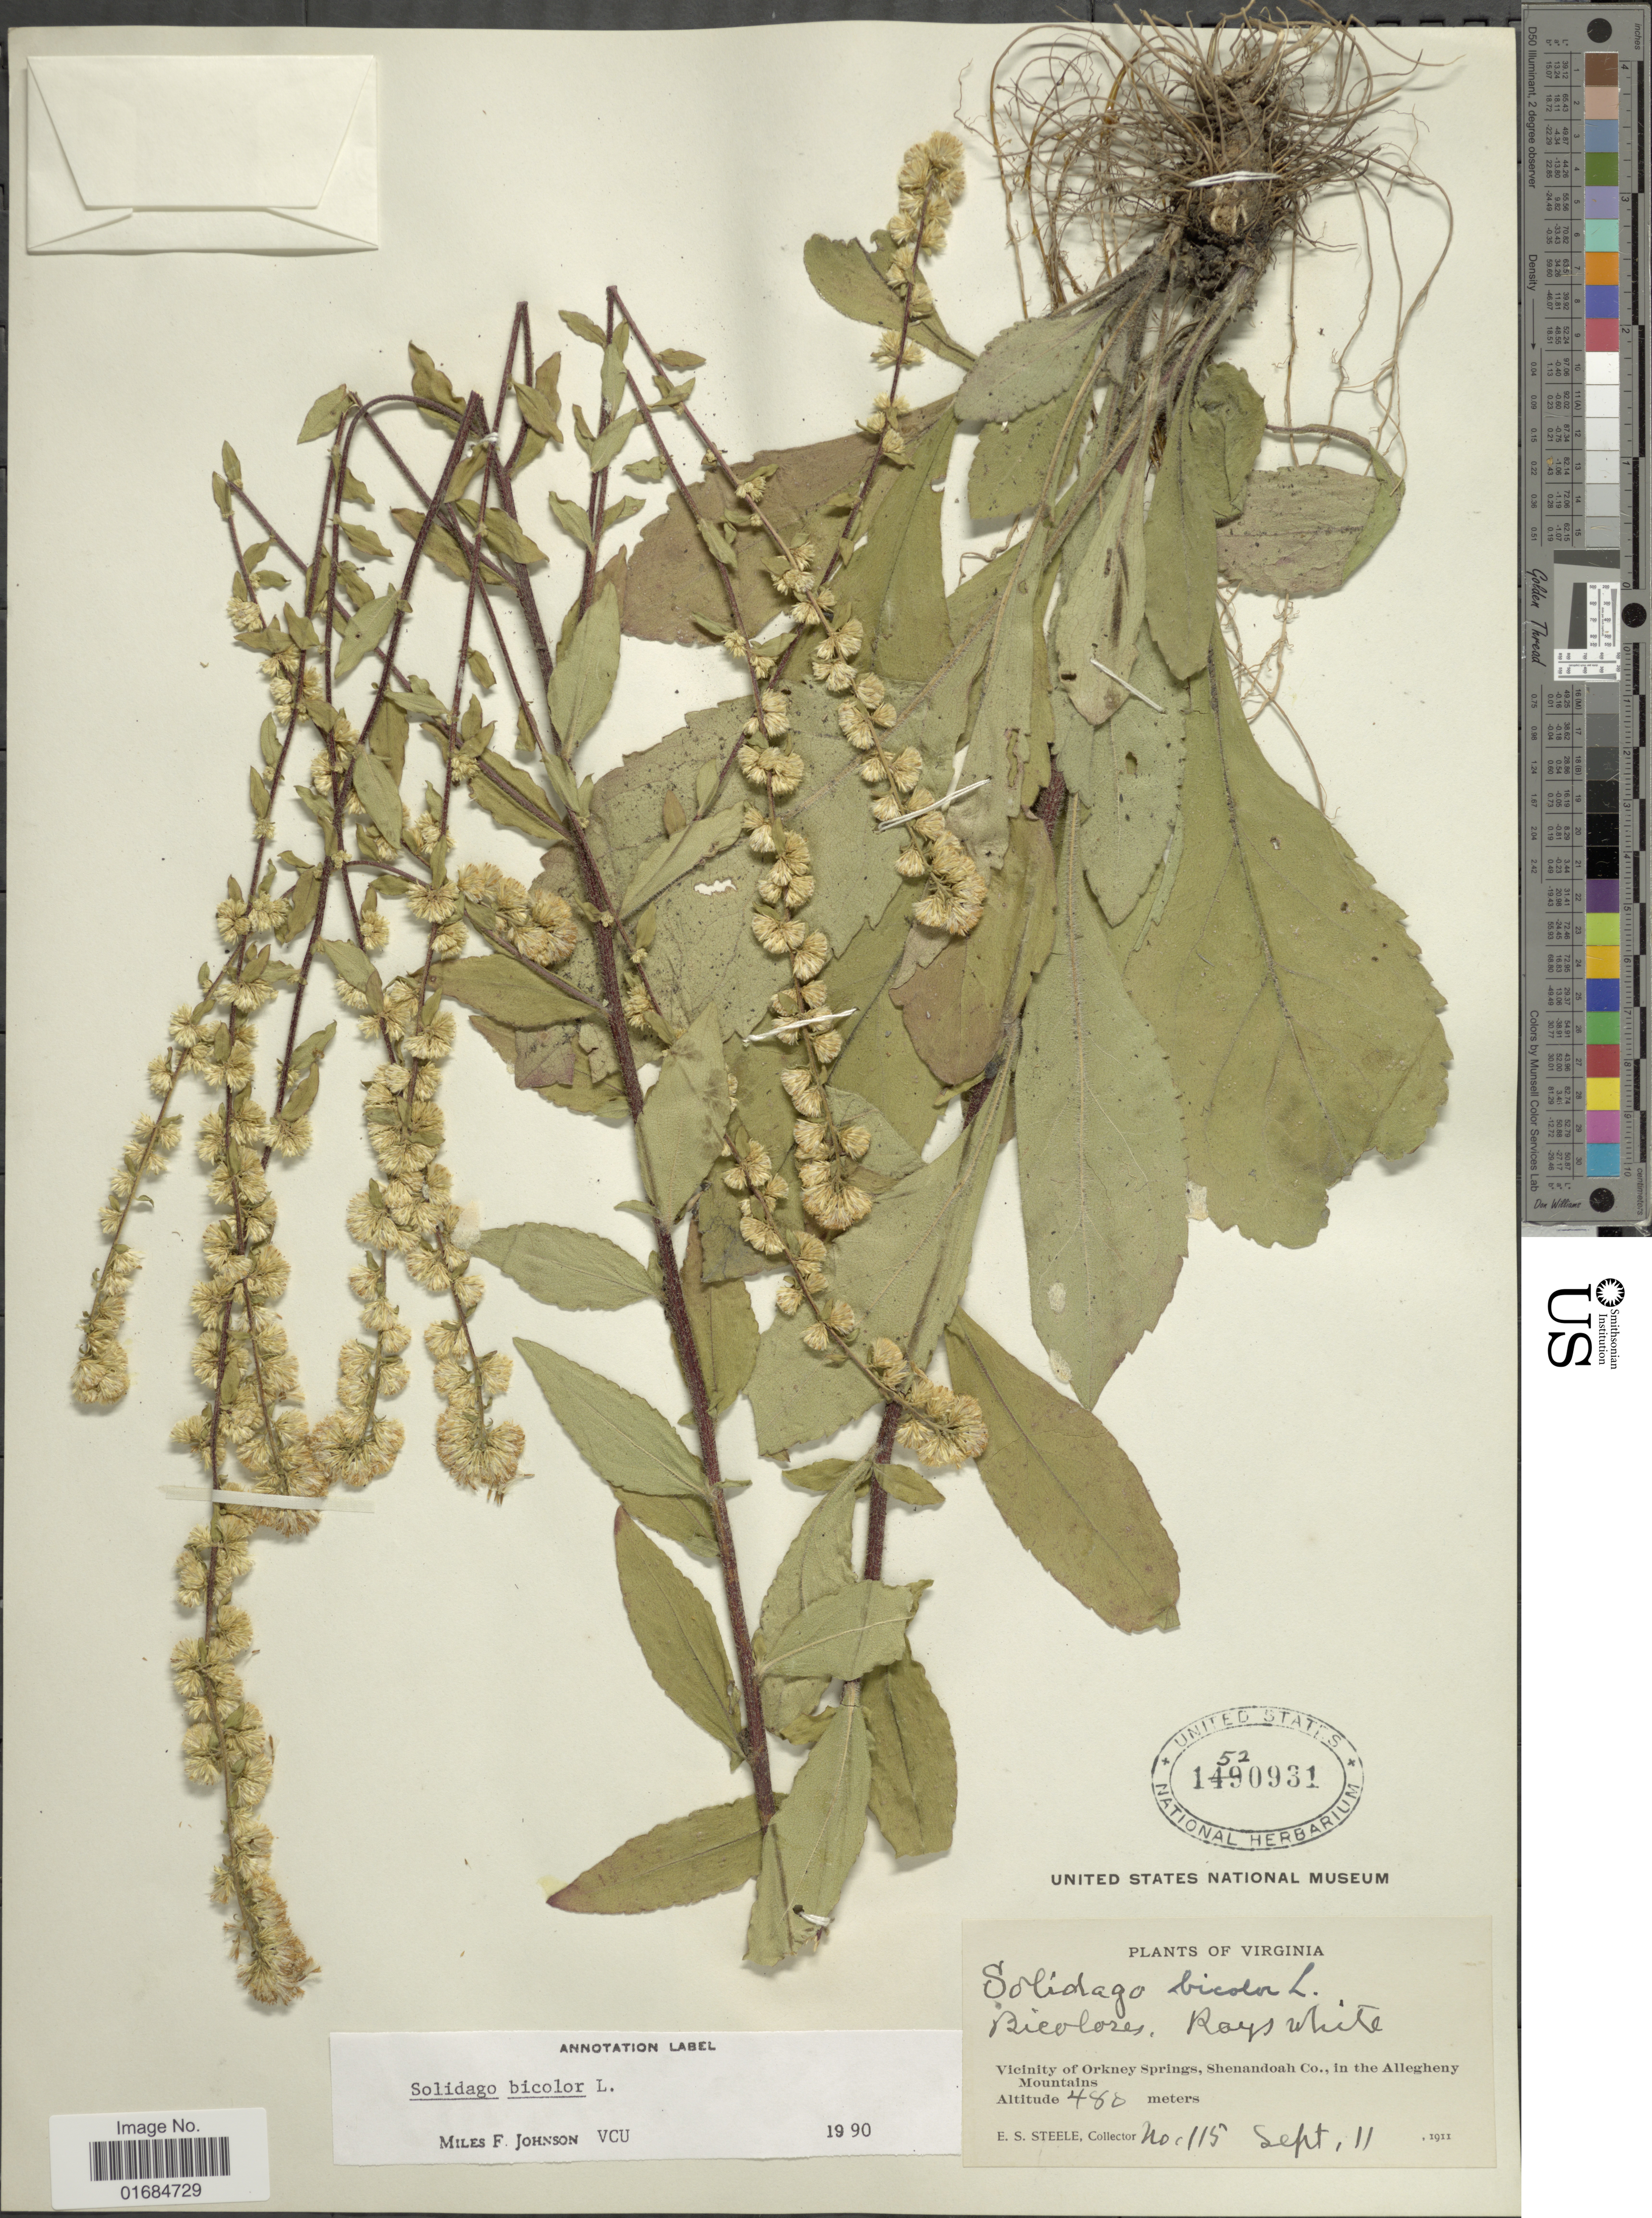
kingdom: Plantae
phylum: Tracheophyta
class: Magnoliopsida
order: Asterales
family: Asteraceae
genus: Solidago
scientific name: Solidago bicolor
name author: L.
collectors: E. Steele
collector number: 115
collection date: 1911-09-11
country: United States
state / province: Virginia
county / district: Shenandoah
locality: Vicinity of Orkney Springs, Shenandoah Co., in the Allegheny Mountains.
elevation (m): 480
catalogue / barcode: US 1520931